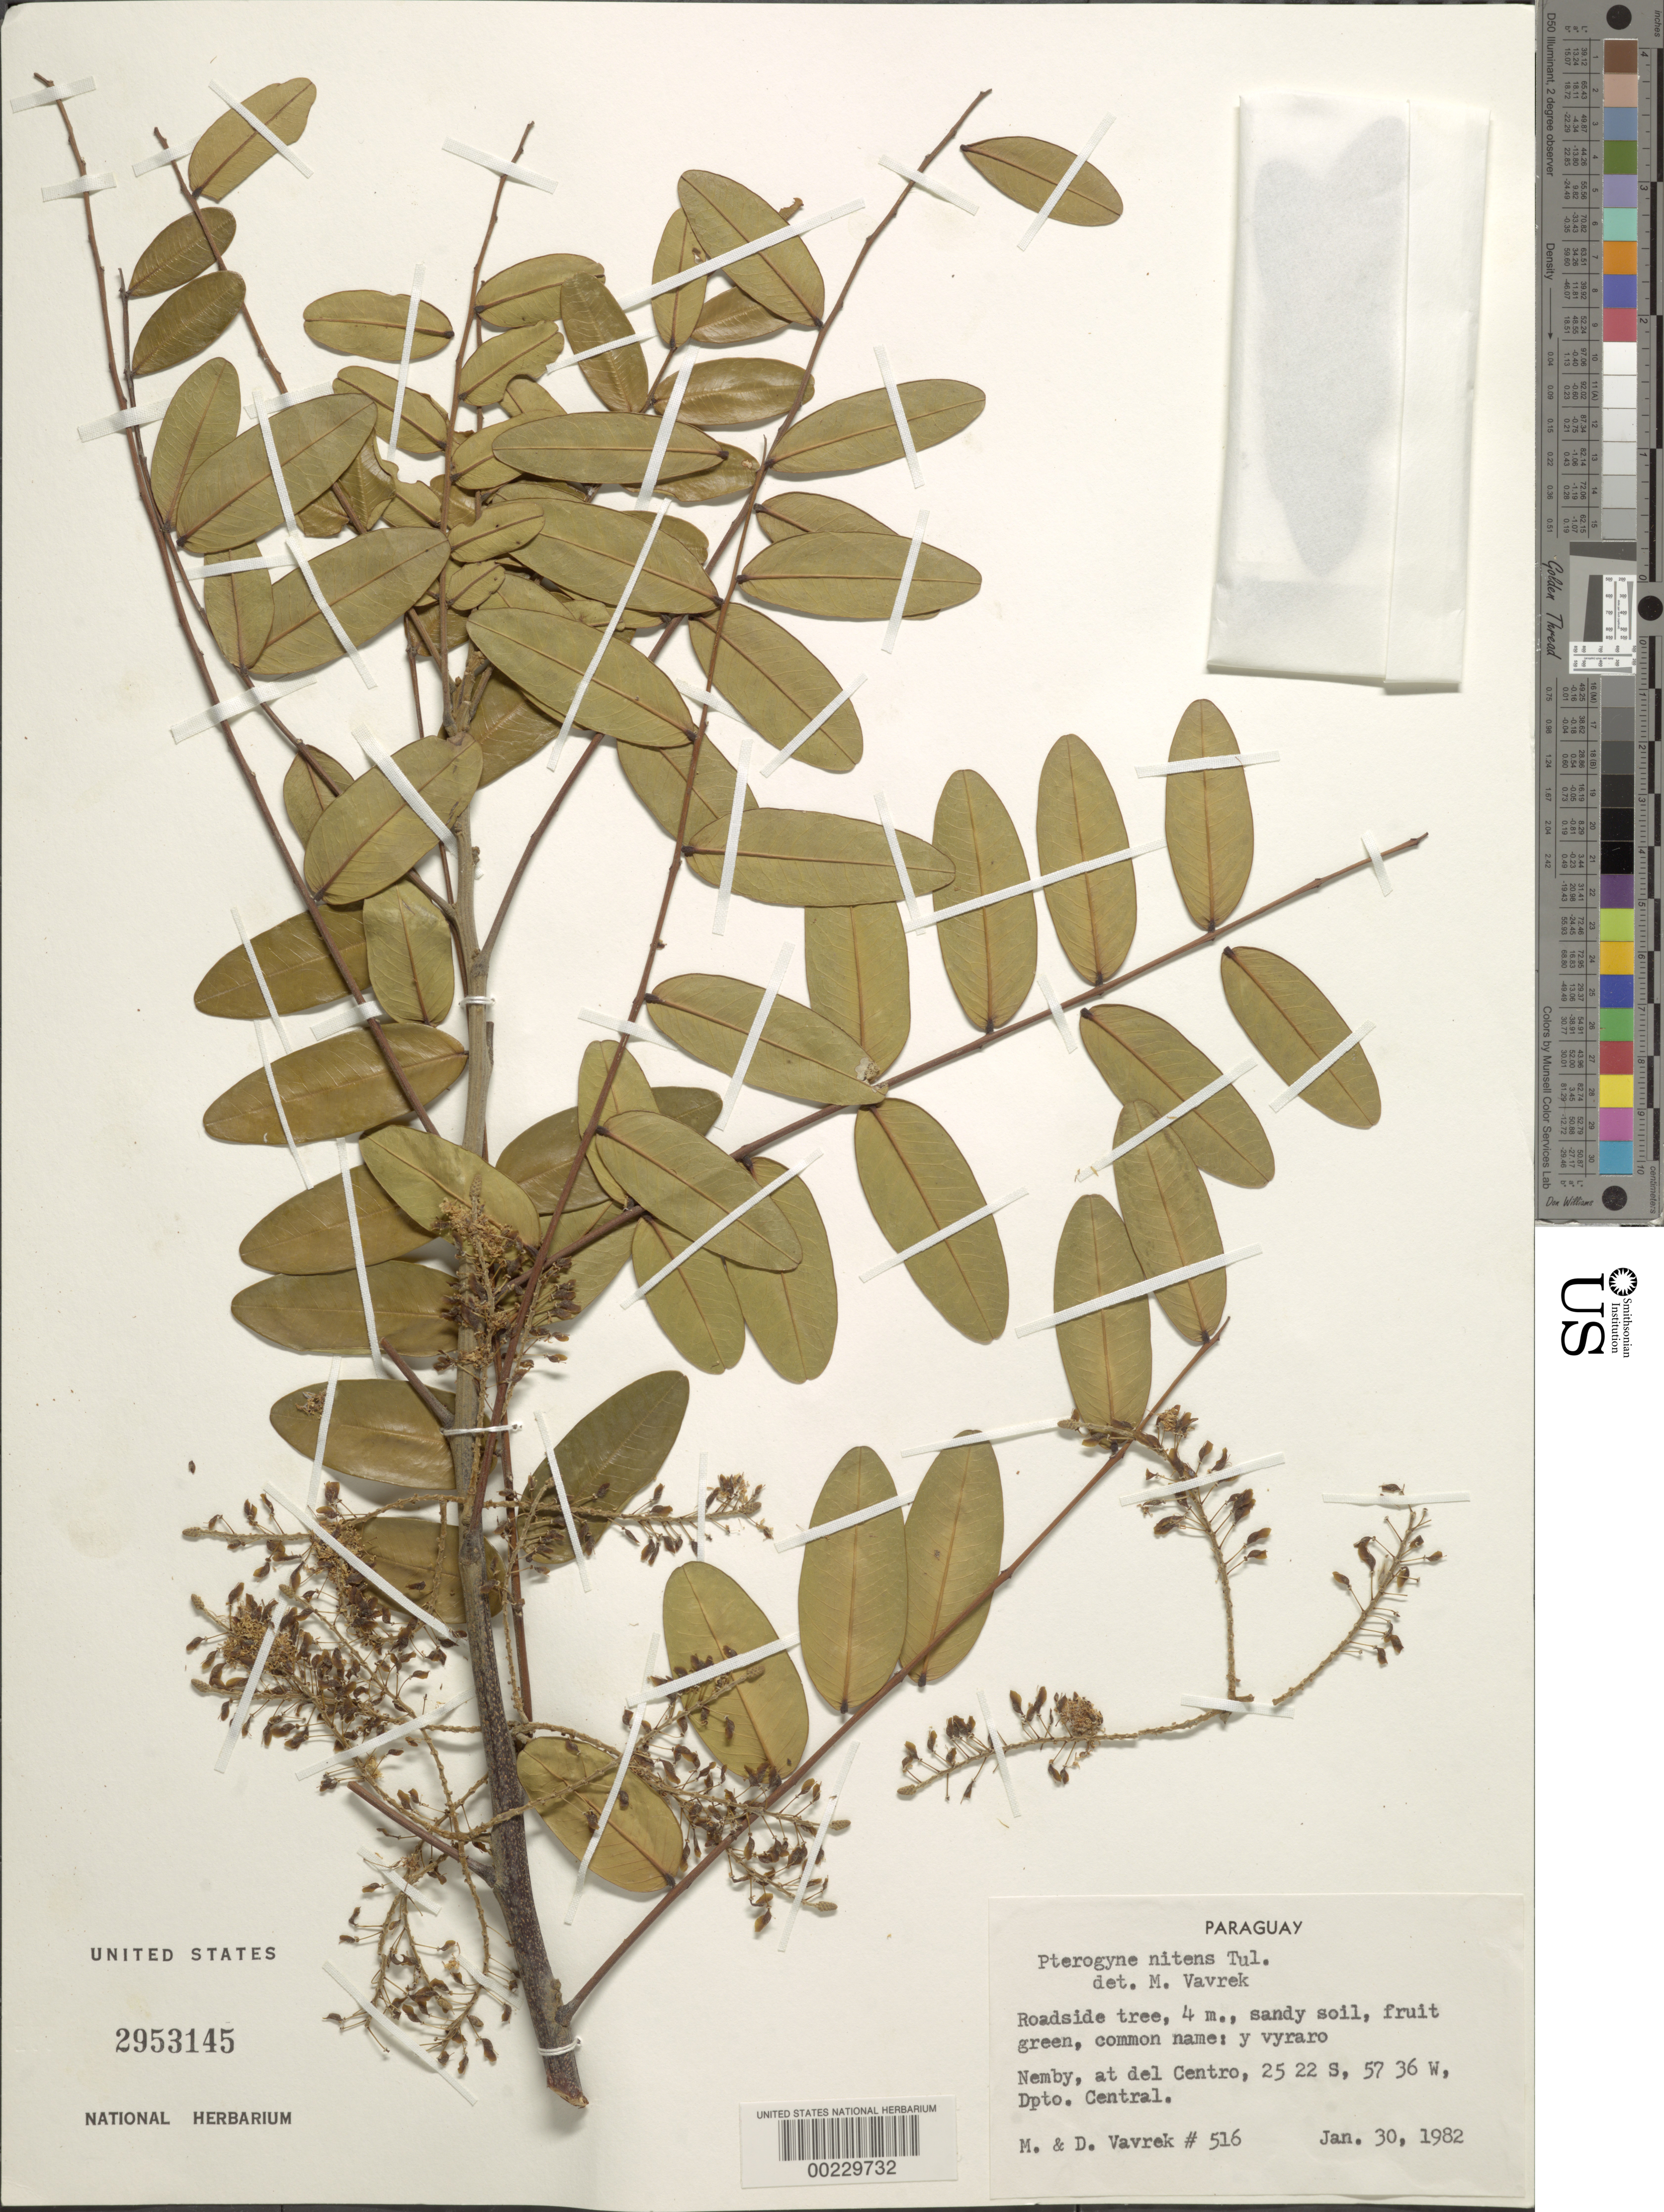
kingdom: Plantae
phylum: Tracheophyta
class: Magnoliopsida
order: Fabales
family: Fabaceae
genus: Pterogyne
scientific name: Pterogyne nitens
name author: Tul.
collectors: M. Vavrek & D. Vavrek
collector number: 516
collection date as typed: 30 Jan 1982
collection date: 1982-01-30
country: Paraguay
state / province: Central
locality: Nemby, ad del centro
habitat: Sandy soil; roadside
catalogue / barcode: US 2953145